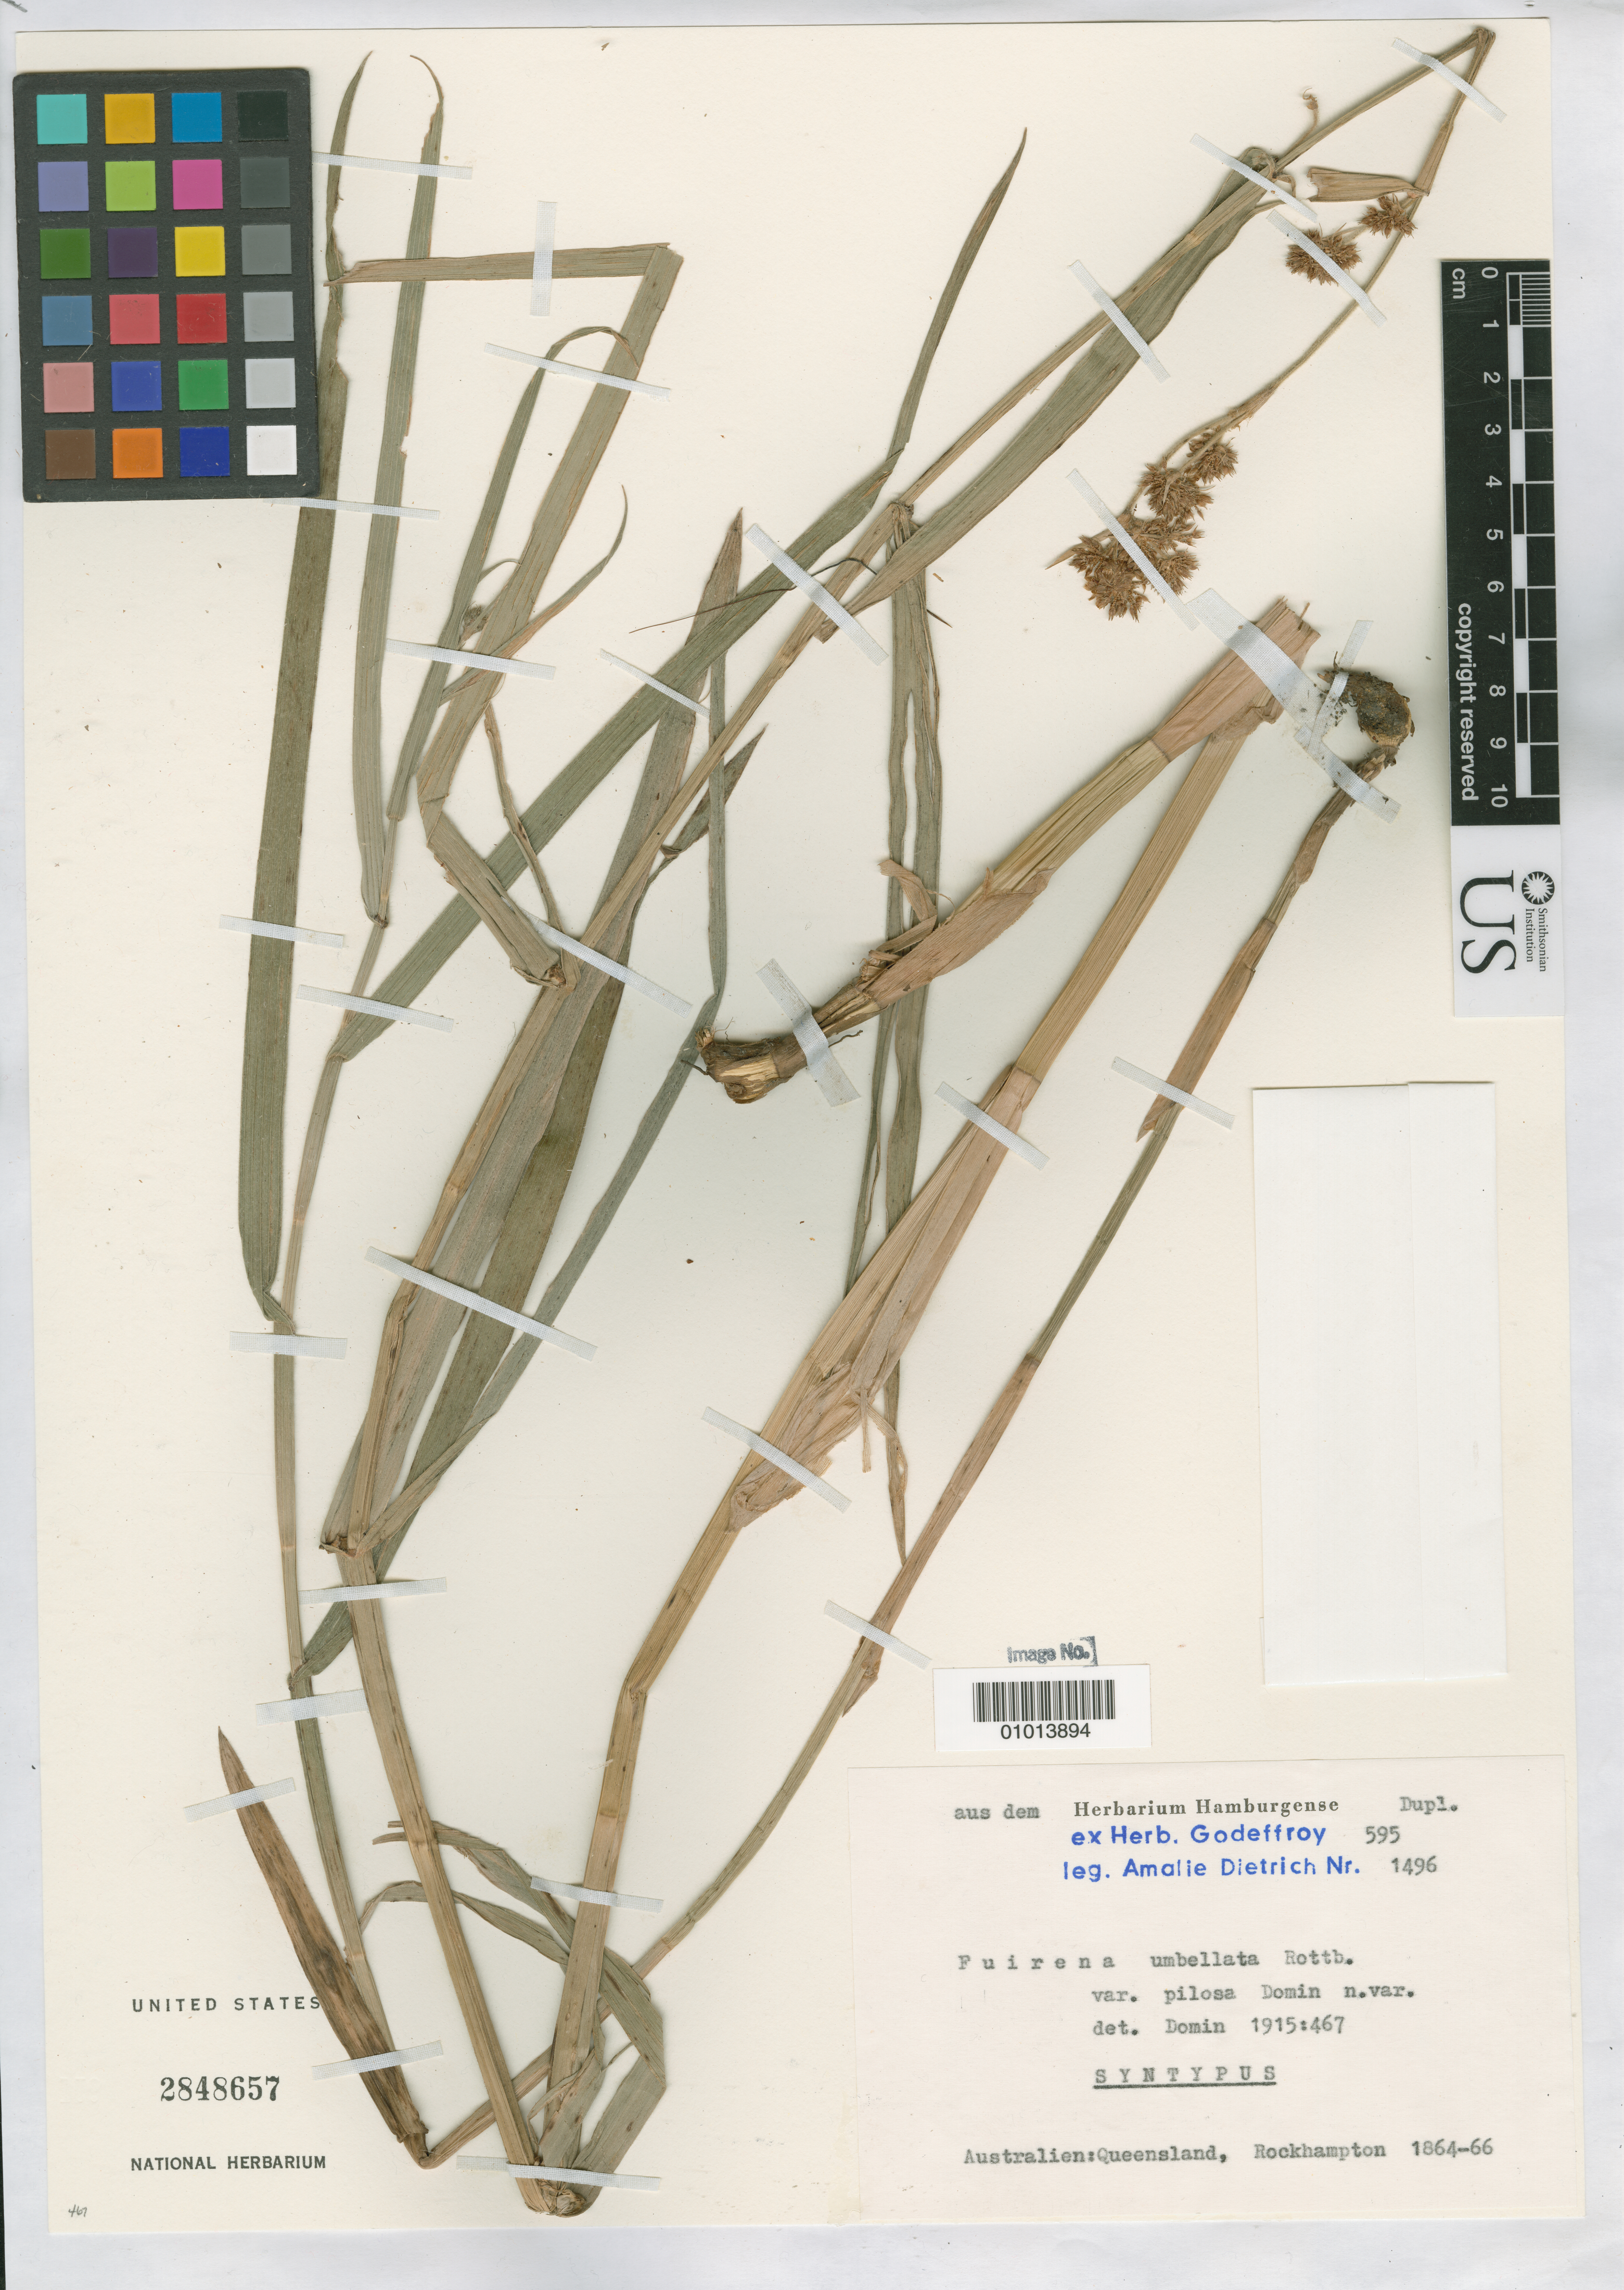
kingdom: Plantae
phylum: Tracheophyta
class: Liliopsida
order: Poales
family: Cyperaceae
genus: Fuirena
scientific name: Fuirena umbellata var. pilosa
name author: Domin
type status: Syntype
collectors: A. Dietrich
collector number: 1496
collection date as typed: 1864 to -- --- 1866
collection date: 1864/1866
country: Australia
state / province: Queensland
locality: Rockhampton.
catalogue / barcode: US 2848657